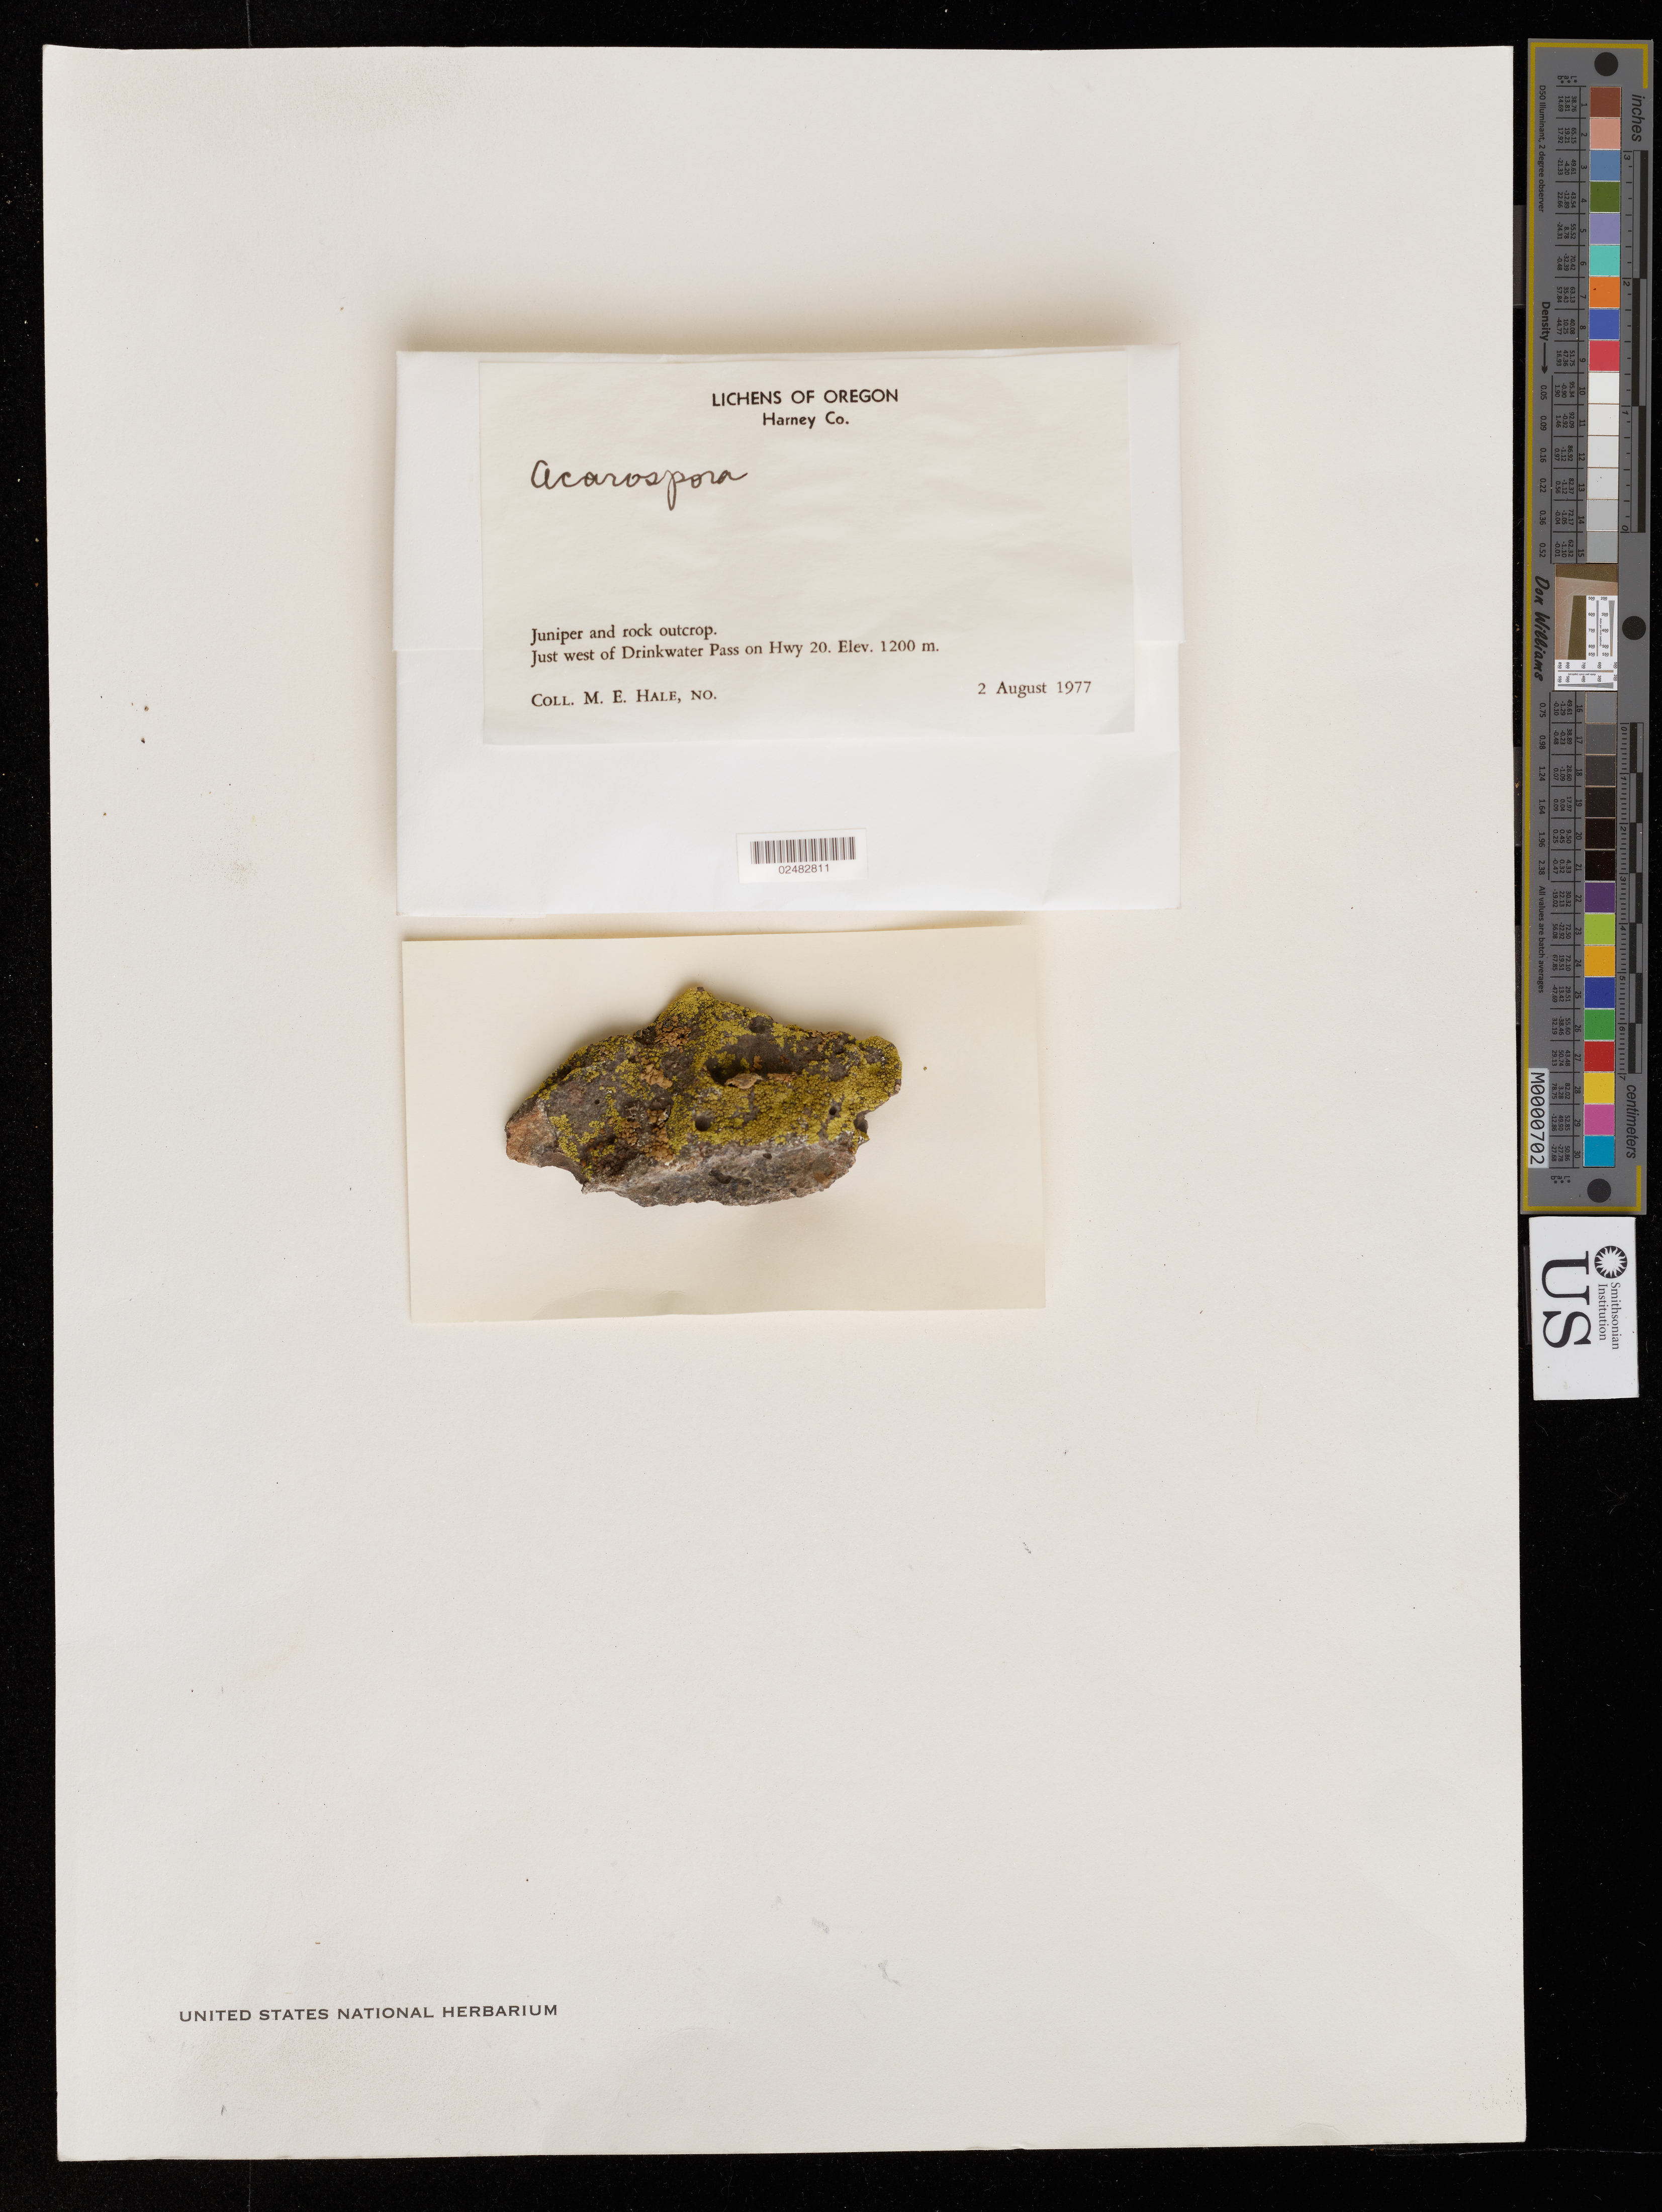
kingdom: Fungi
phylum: Ascomycota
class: Lecanoromycetes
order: Acarosporales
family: Acarosporaceae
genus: Acarospora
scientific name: Acarospora sp.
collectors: M. Hale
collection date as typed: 02 Aug 1977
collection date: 1977-08-02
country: United States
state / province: Oregon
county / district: Harney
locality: Just w of drinkwater pass on hwy 20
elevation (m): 1200